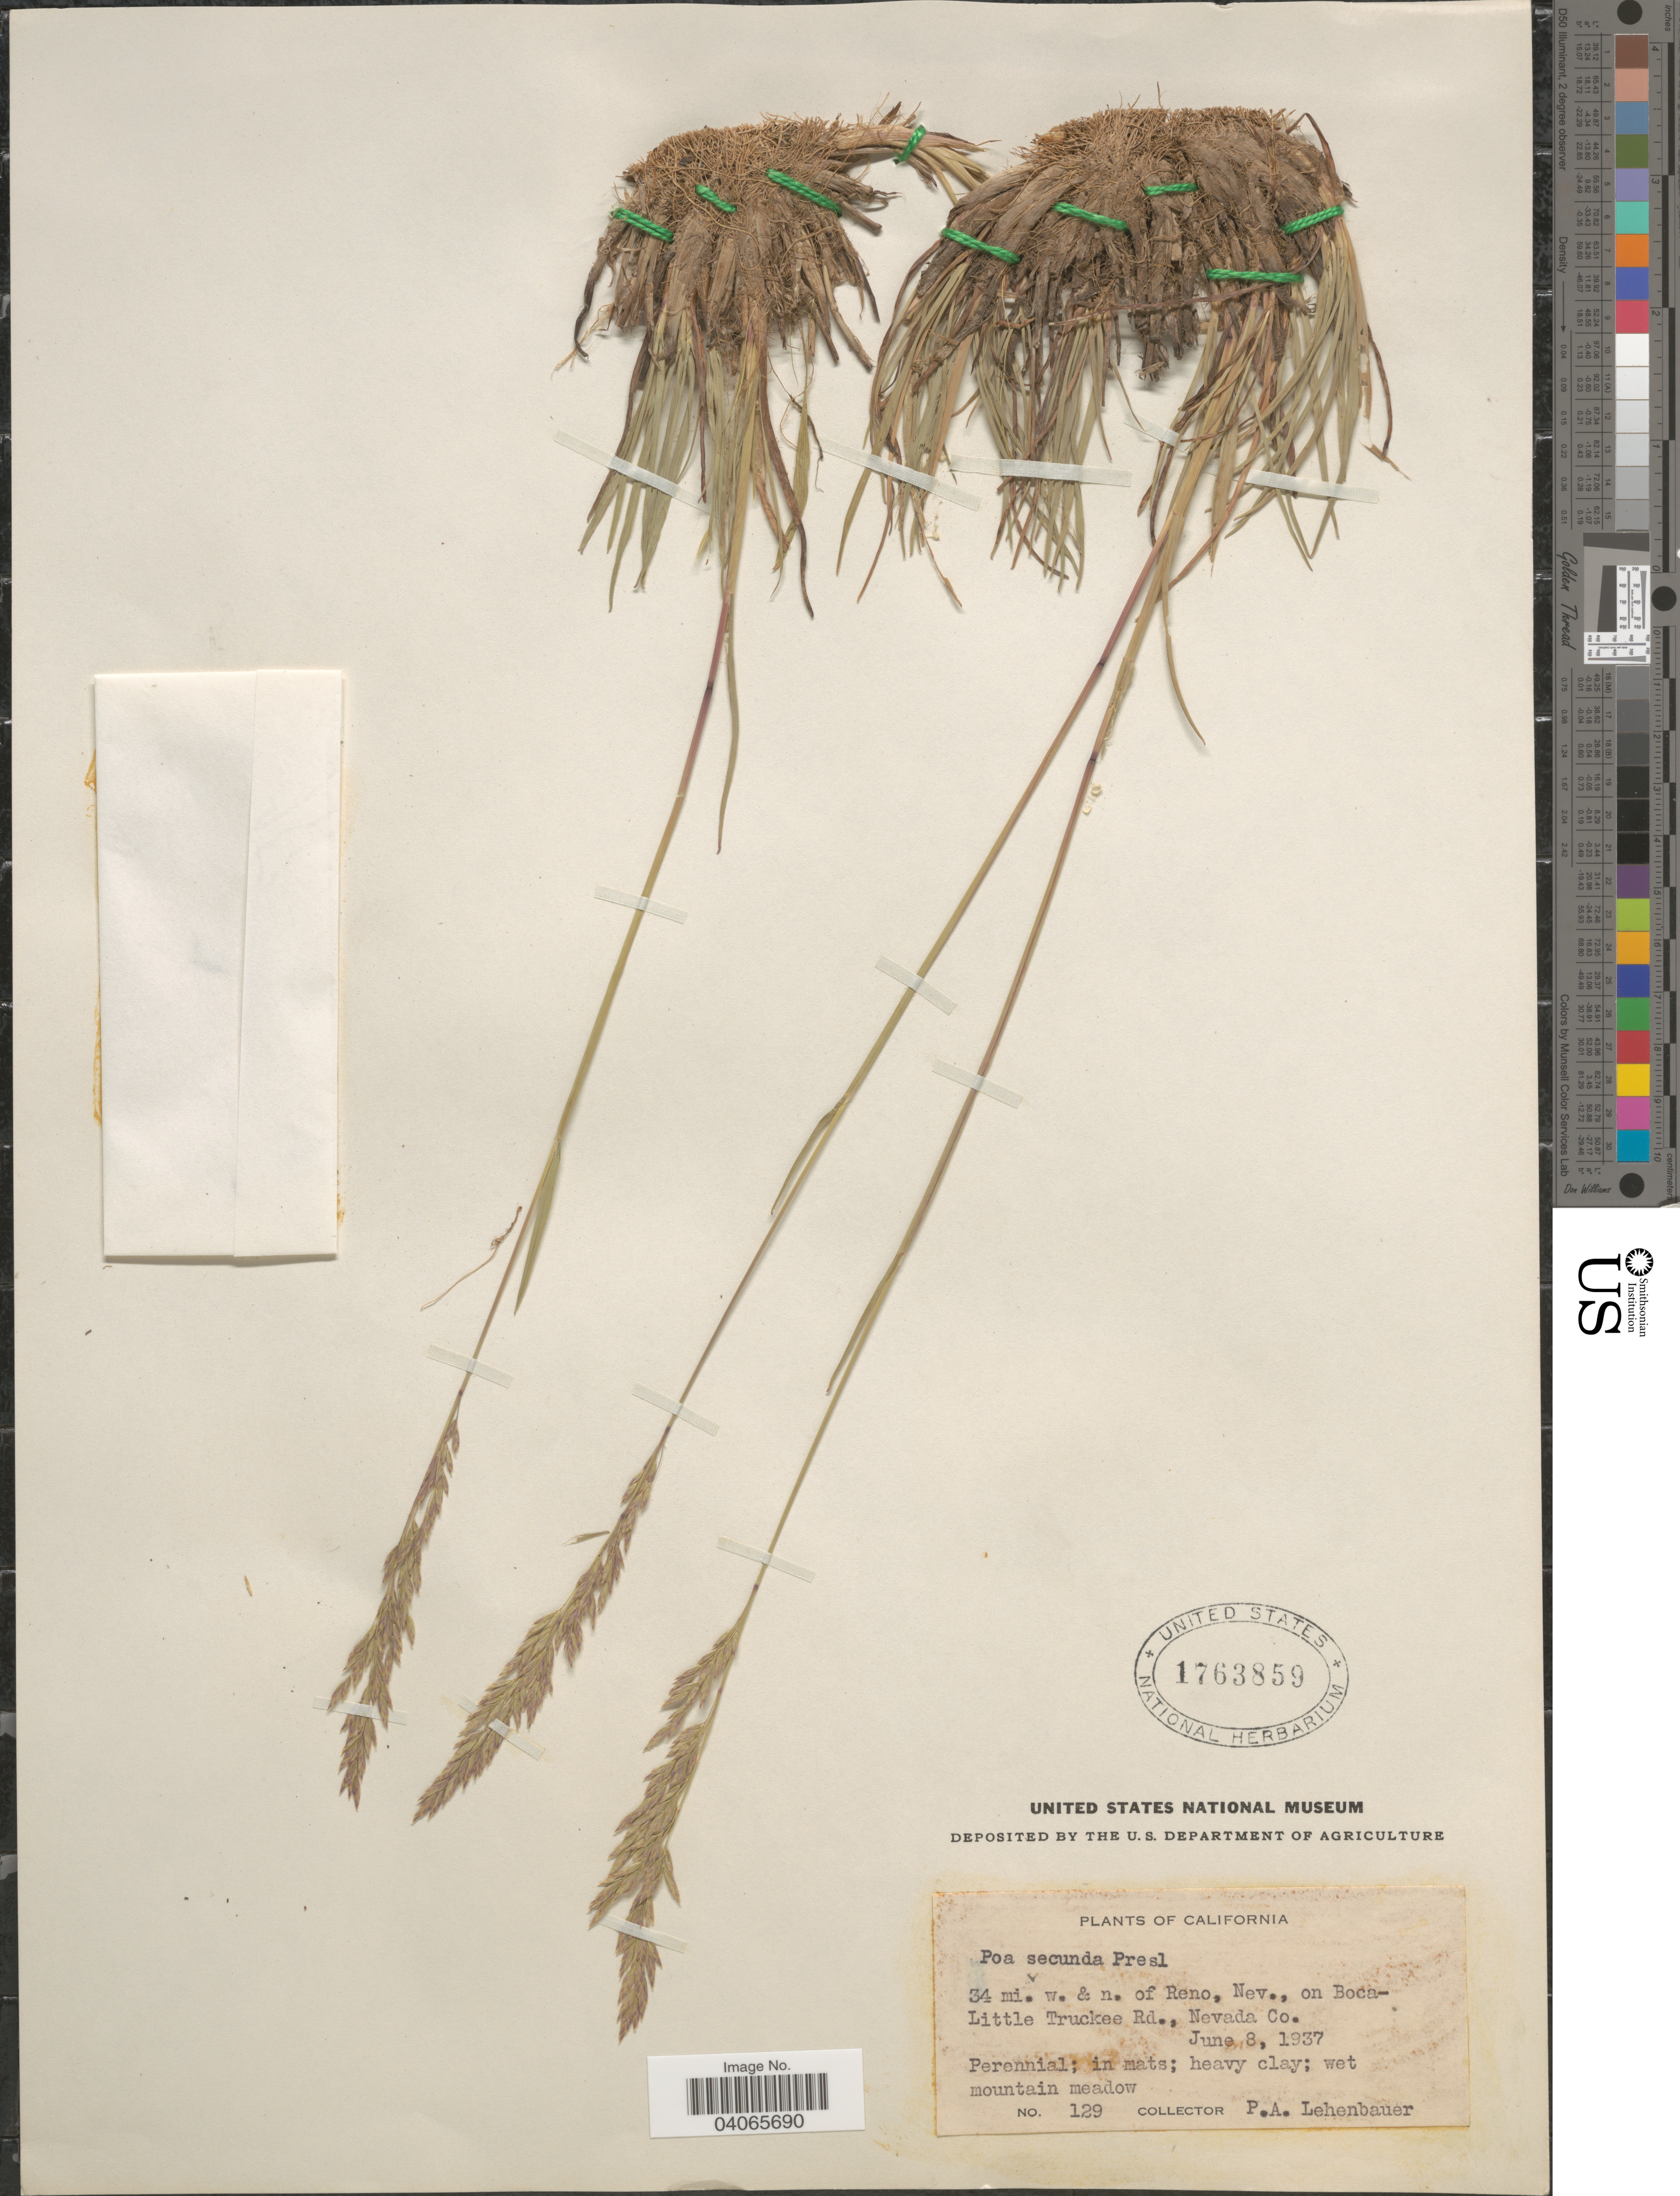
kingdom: Plantae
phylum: Tracheophyta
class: Liliopsida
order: Poales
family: Poaceae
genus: Poa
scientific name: Poa secunda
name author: J. Presl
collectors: P. Lehenbauer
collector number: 129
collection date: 1937-06-08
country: United States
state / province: California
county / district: Nevada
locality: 34 mi. w. & n. of Reno, Nev., on Boca-Little Truckee Rd., Nevada Co.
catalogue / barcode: US 1763859